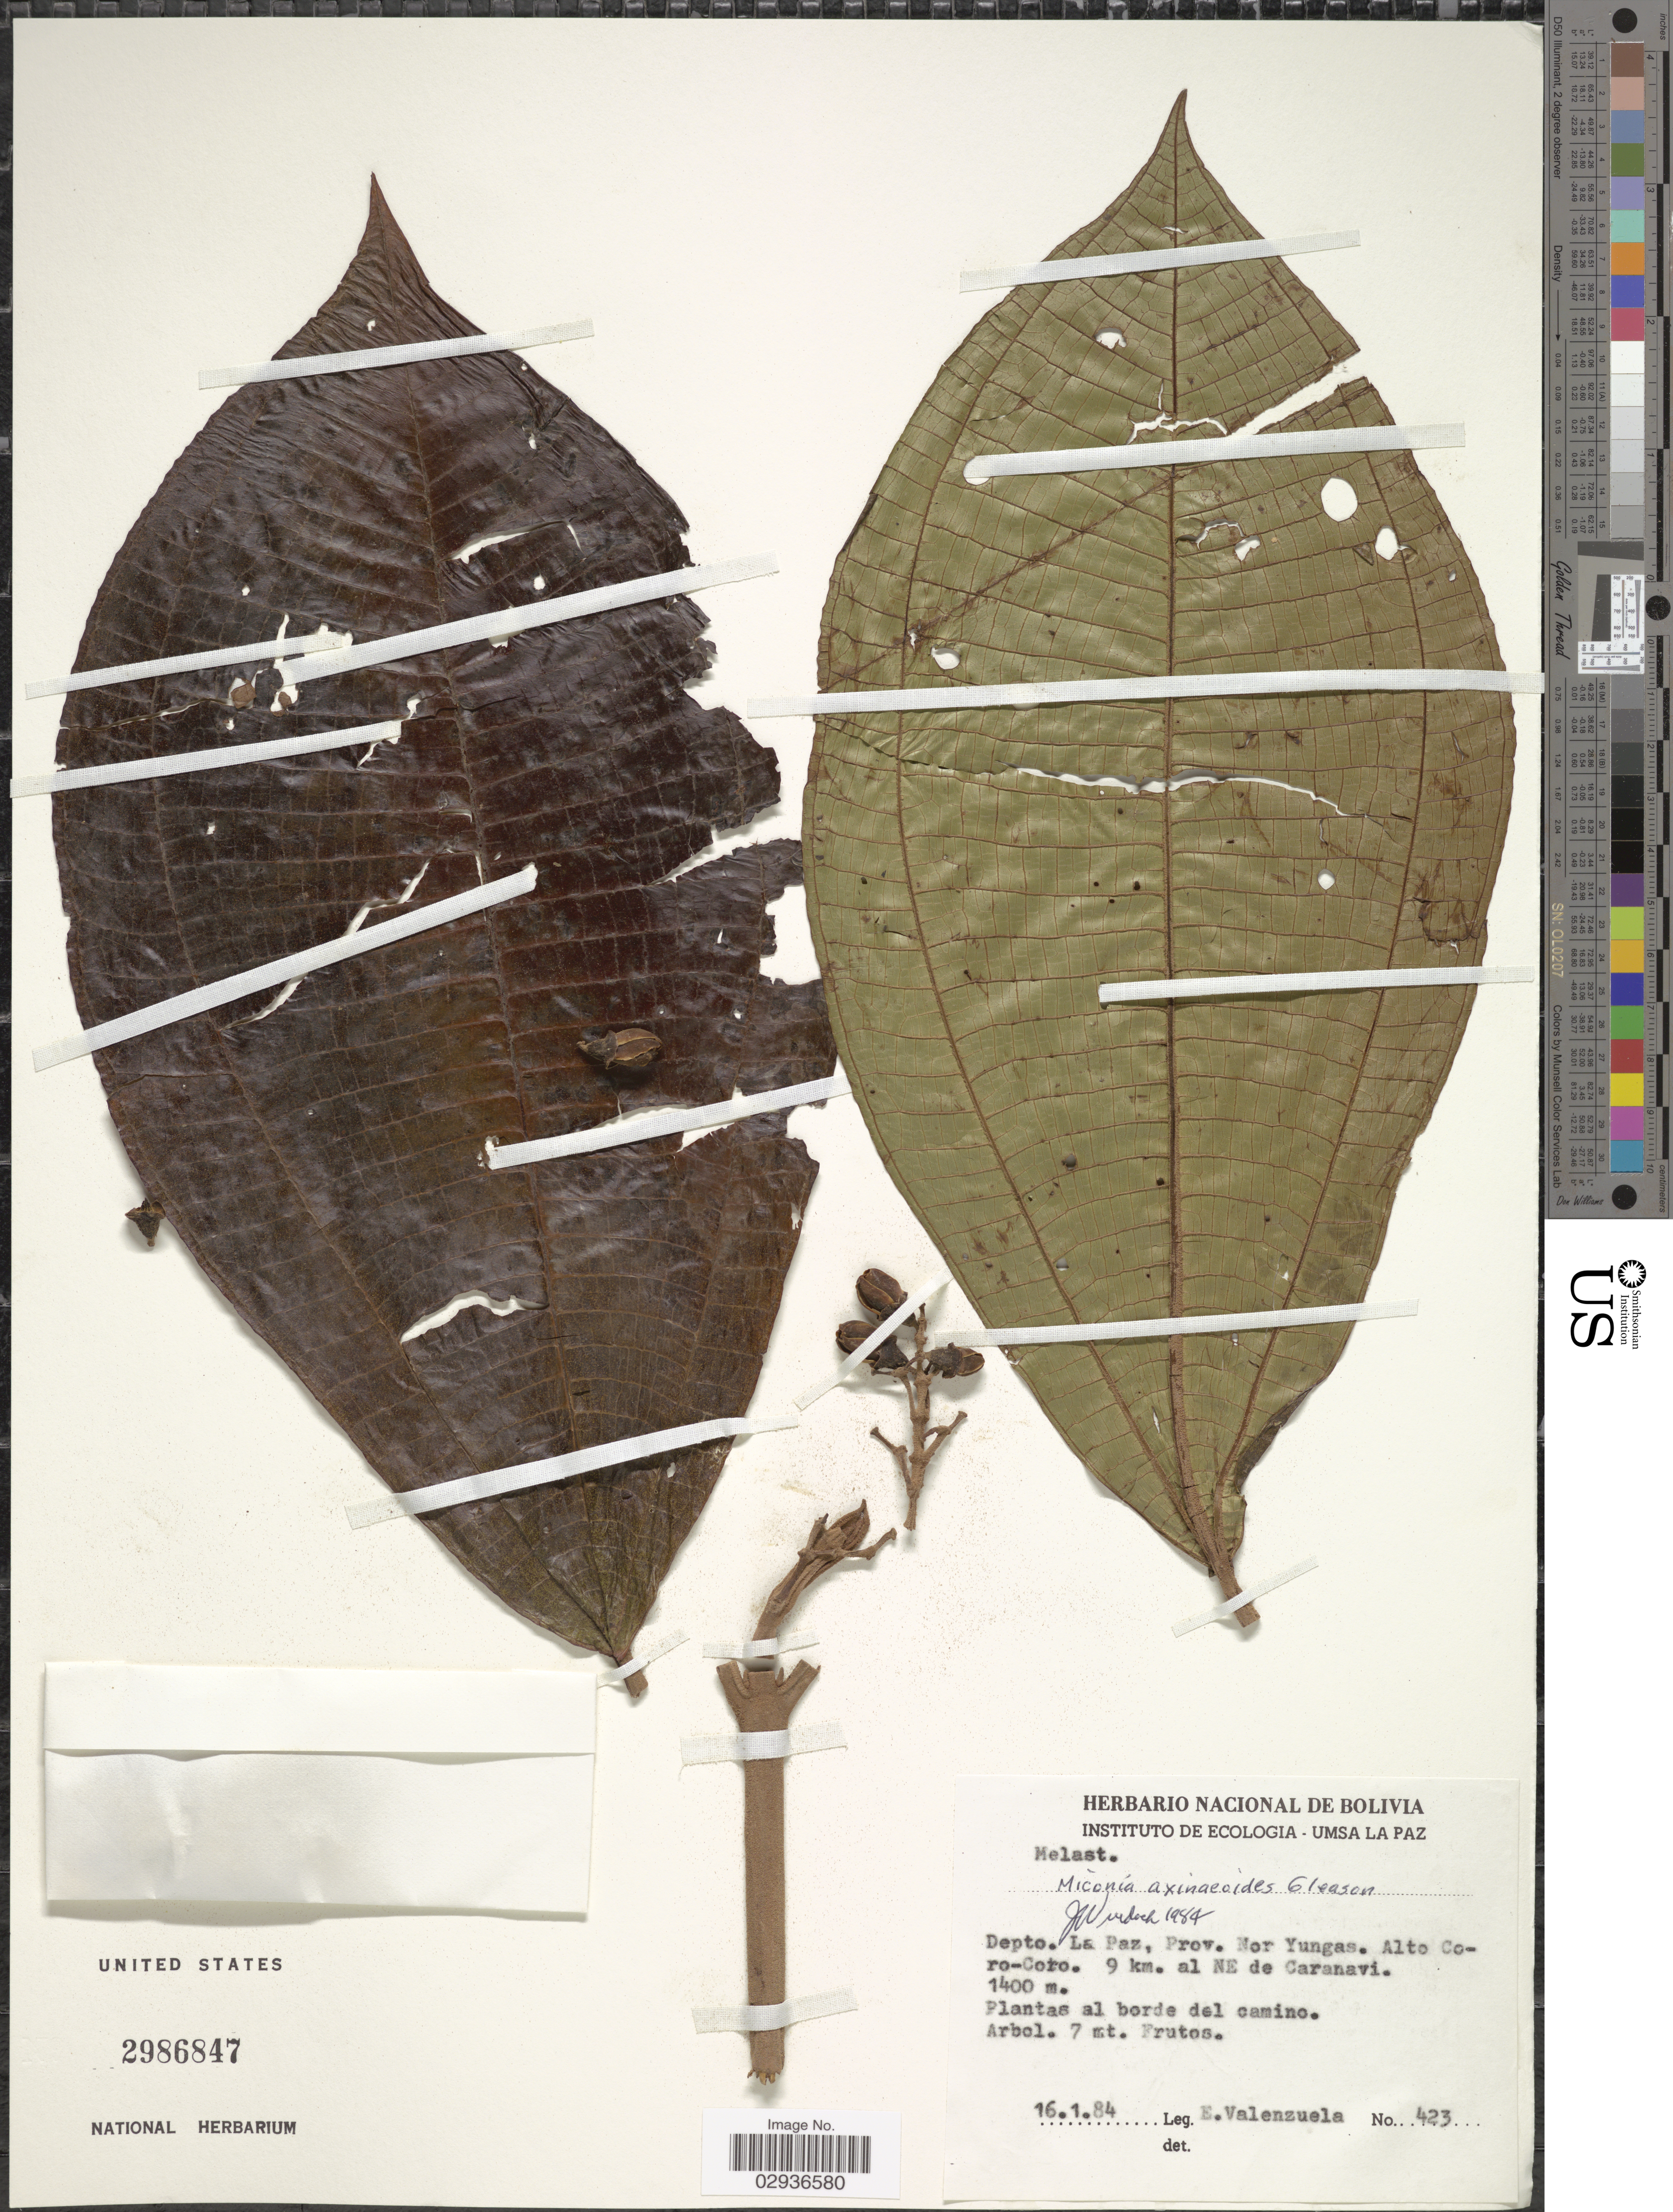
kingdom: Plantae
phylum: Tracheophyta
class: Magnoliopsida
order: Myrtales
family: Melastomataceae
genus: Miconia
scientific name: Miconia axinaeoides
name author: Gleason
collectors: E. Valenzuela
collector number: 423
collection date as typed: Transcribed d/m/y: 16/1/84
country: Bolivia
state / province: La Paz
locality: Depto. La Paz, Prov. Nor Yungas. Alto Coro-Coro. 9 km. al NE de Caranavi.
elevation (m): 1400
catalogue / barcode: US 2986847